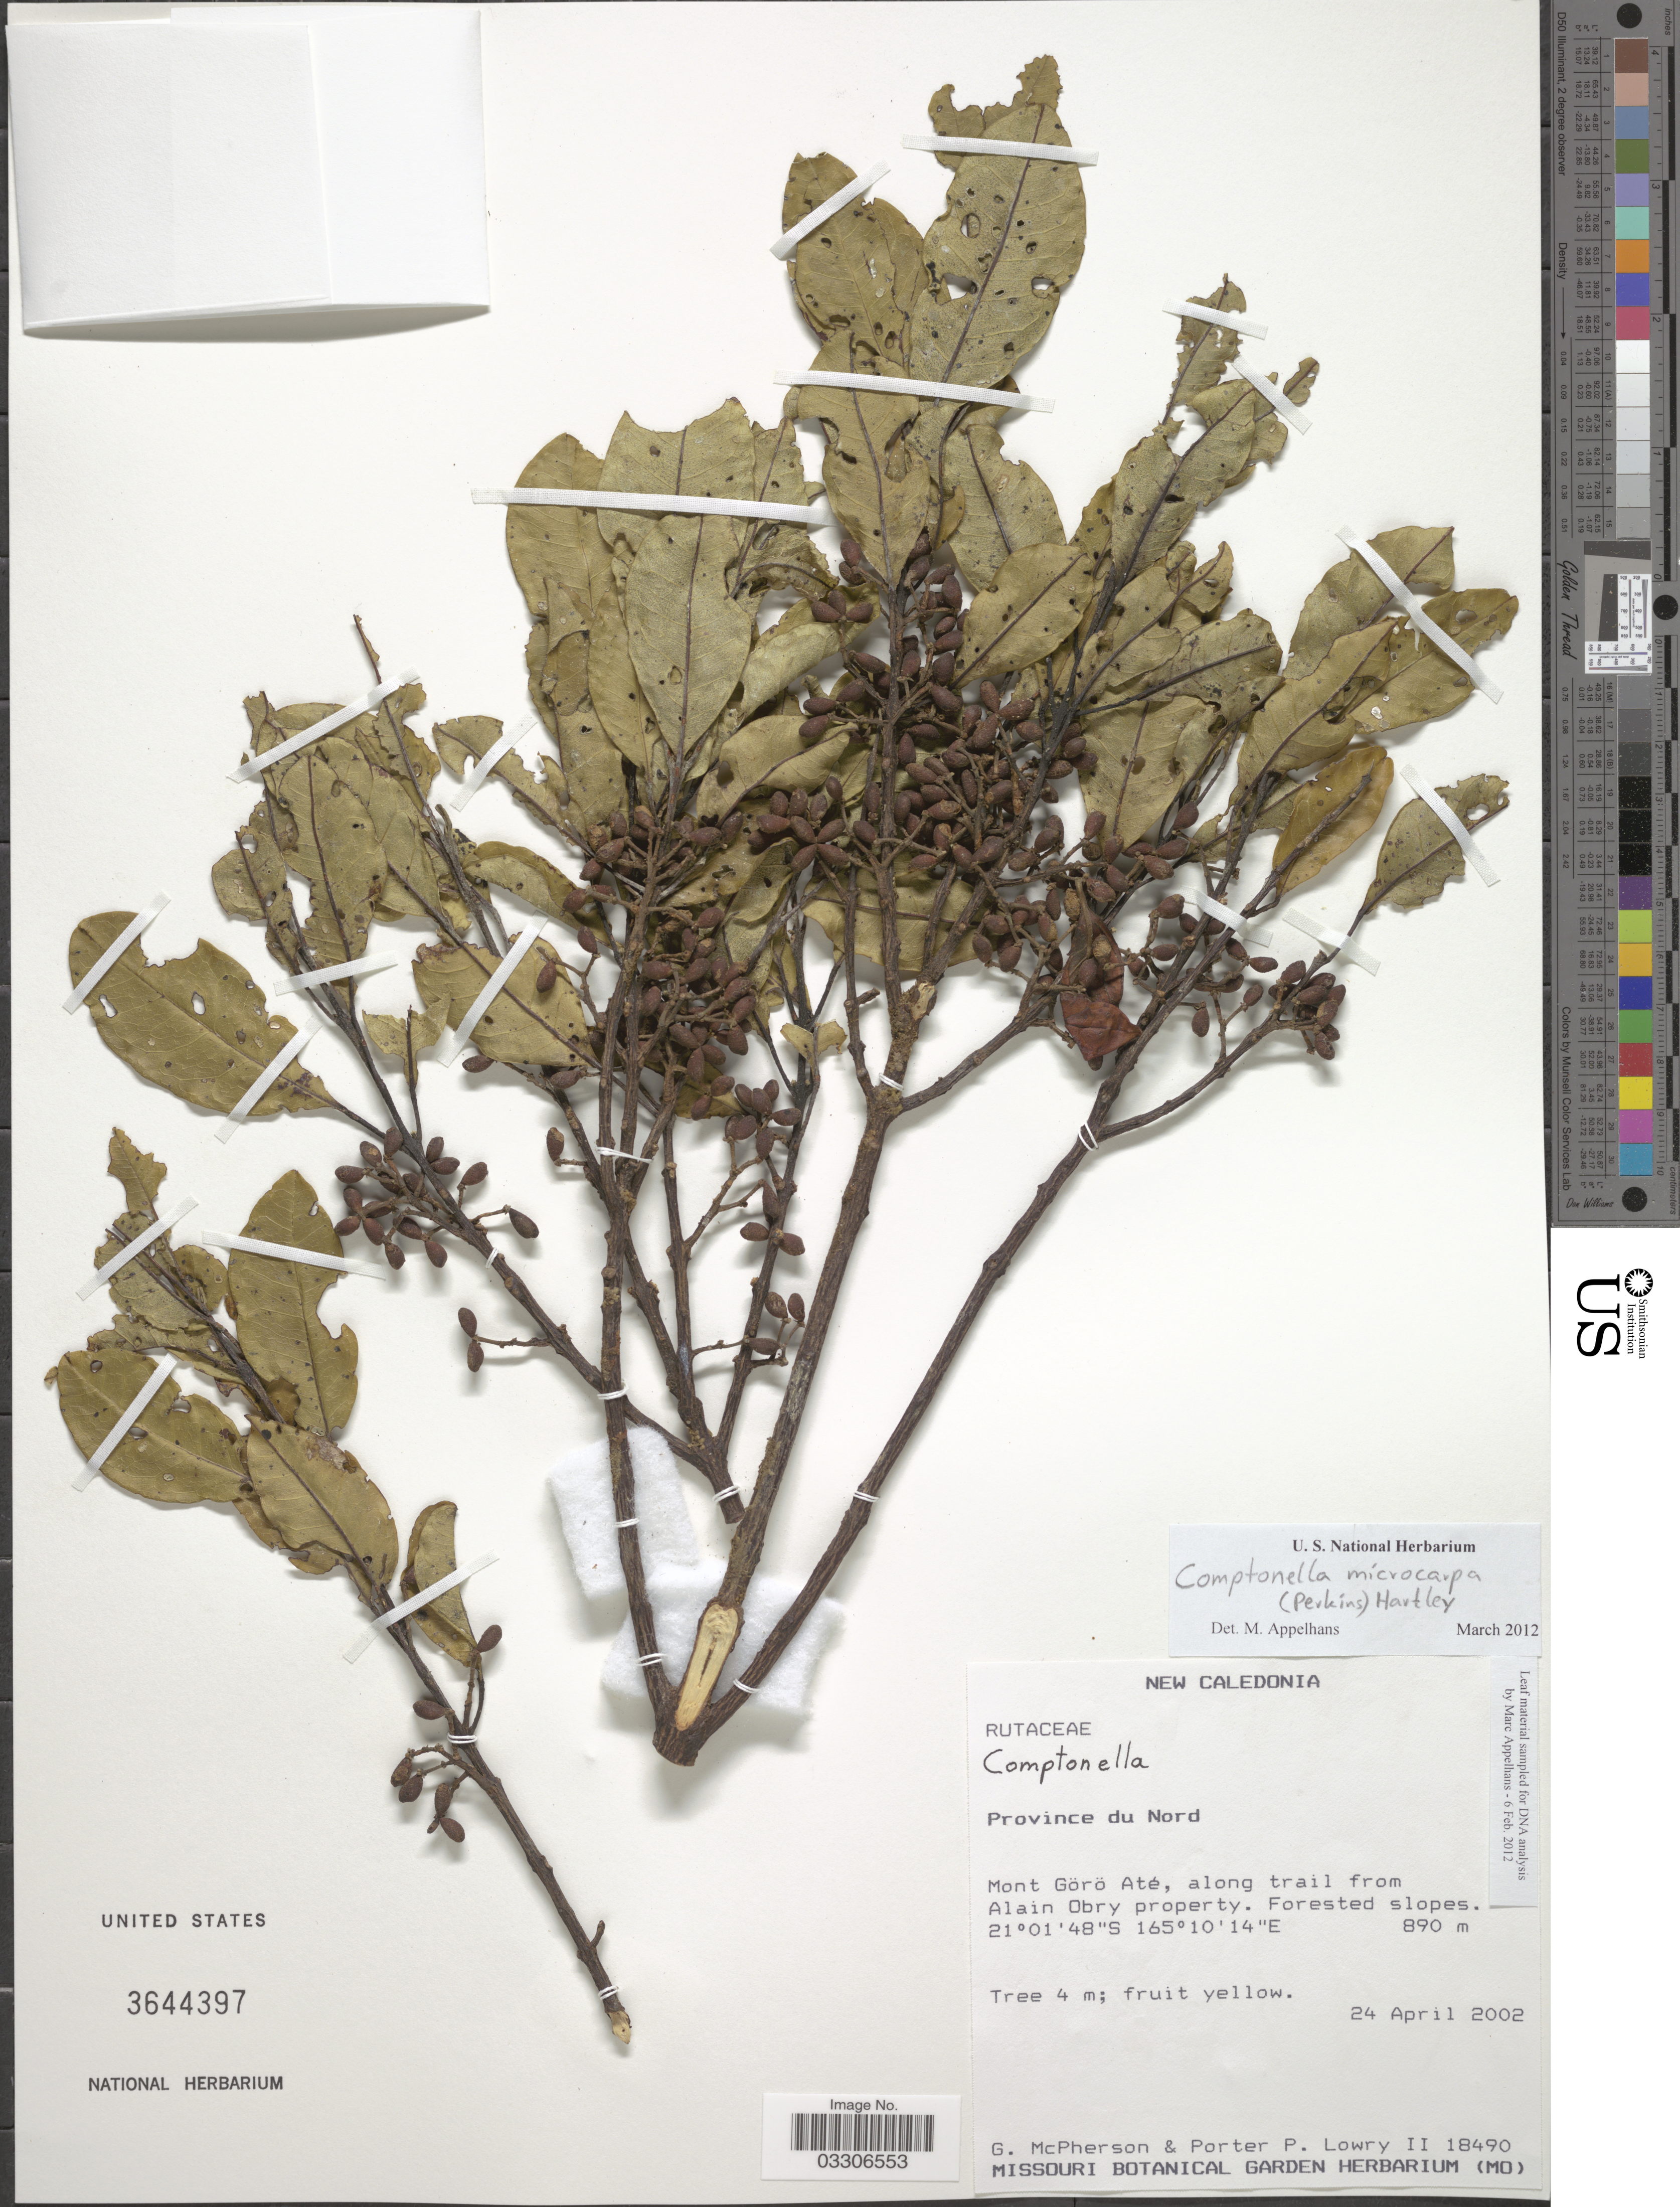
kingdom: Plantae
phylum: Tracheophyta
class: Magnoliopsida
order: Sapindales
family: Rutaceae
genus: Comptonella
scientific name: Comptonella microcarpa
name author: T.G. Hartley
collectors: G. McPherson & P. P. Lowry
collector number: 18490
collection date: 2002-04-24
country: New Caledonia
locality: Province du Nord. Mont Görö Até, along trail from Alain Obry property.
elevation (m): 890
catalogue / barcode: US 3644397